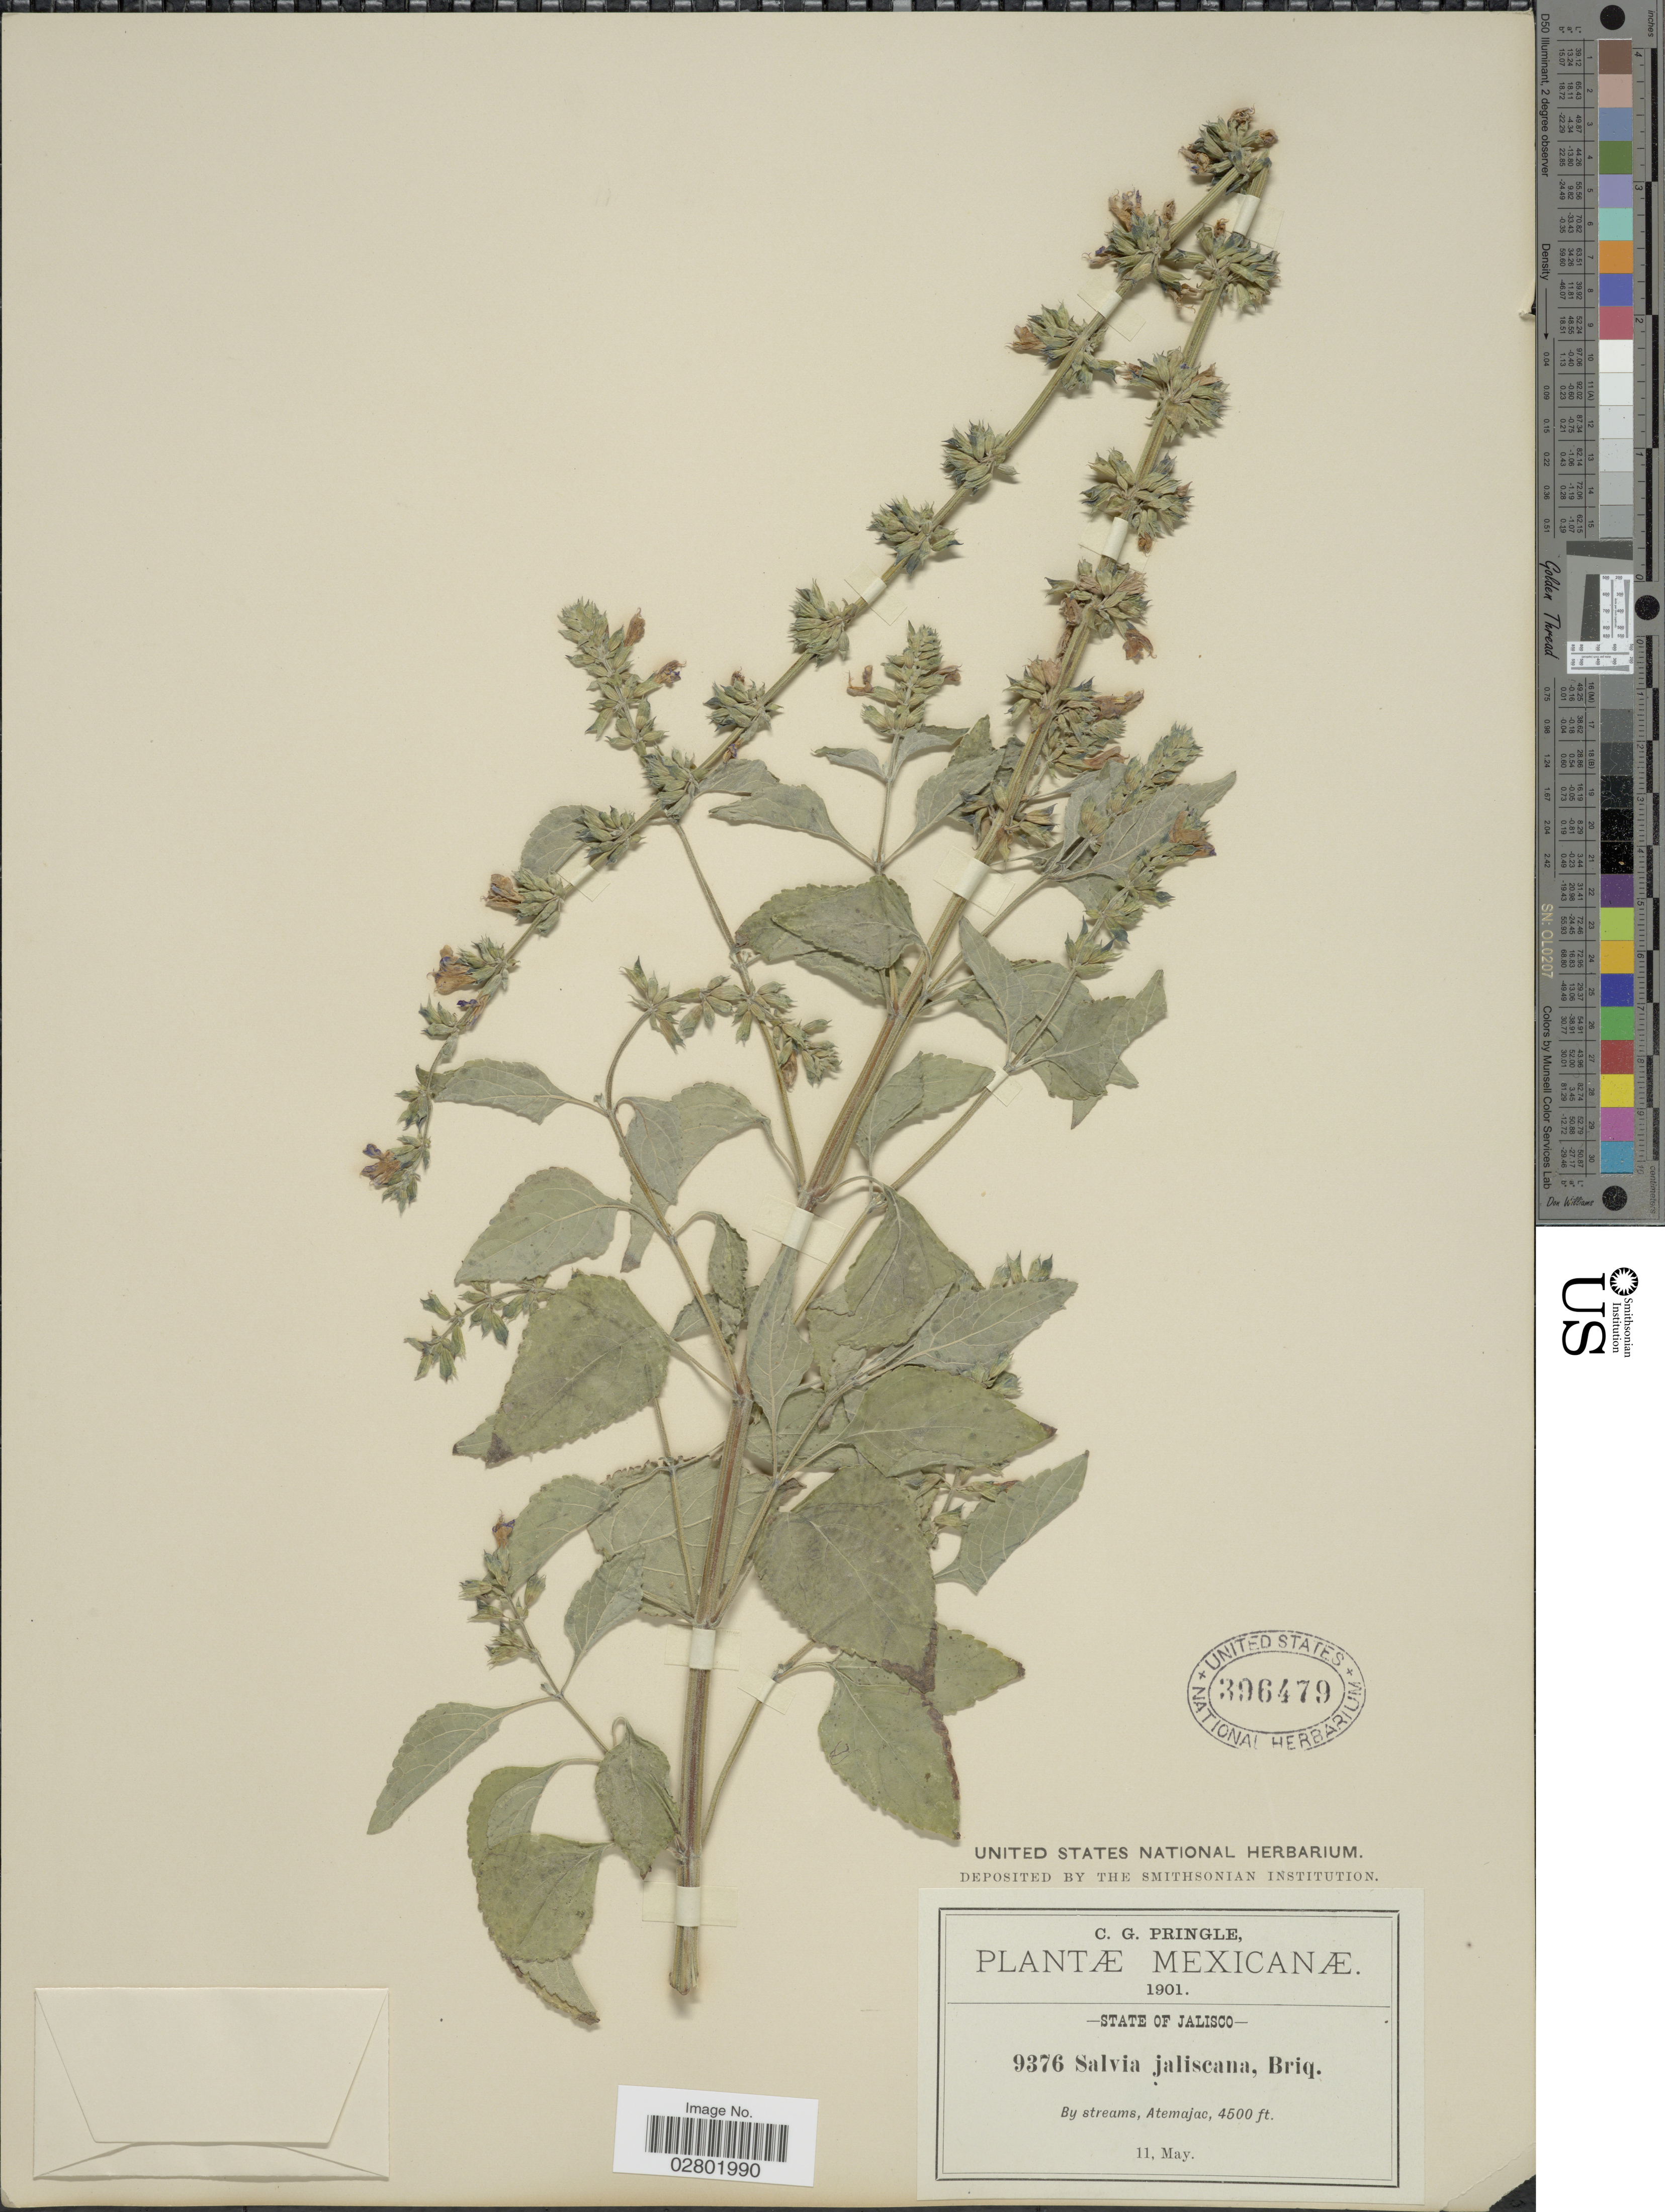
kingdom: Plantae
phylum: Tracheophyta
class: Magnoliopsida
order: Lamiales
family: Lamiaceae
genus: Salvia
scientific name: Salvia longispicata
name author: M. Martens & Galeotti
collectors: C. G. Pringle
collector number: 9376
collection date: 1901-05-11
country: Mexico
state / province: Jalisco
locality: By streams, Atemajac.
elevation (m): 1372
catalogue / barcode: US 396479